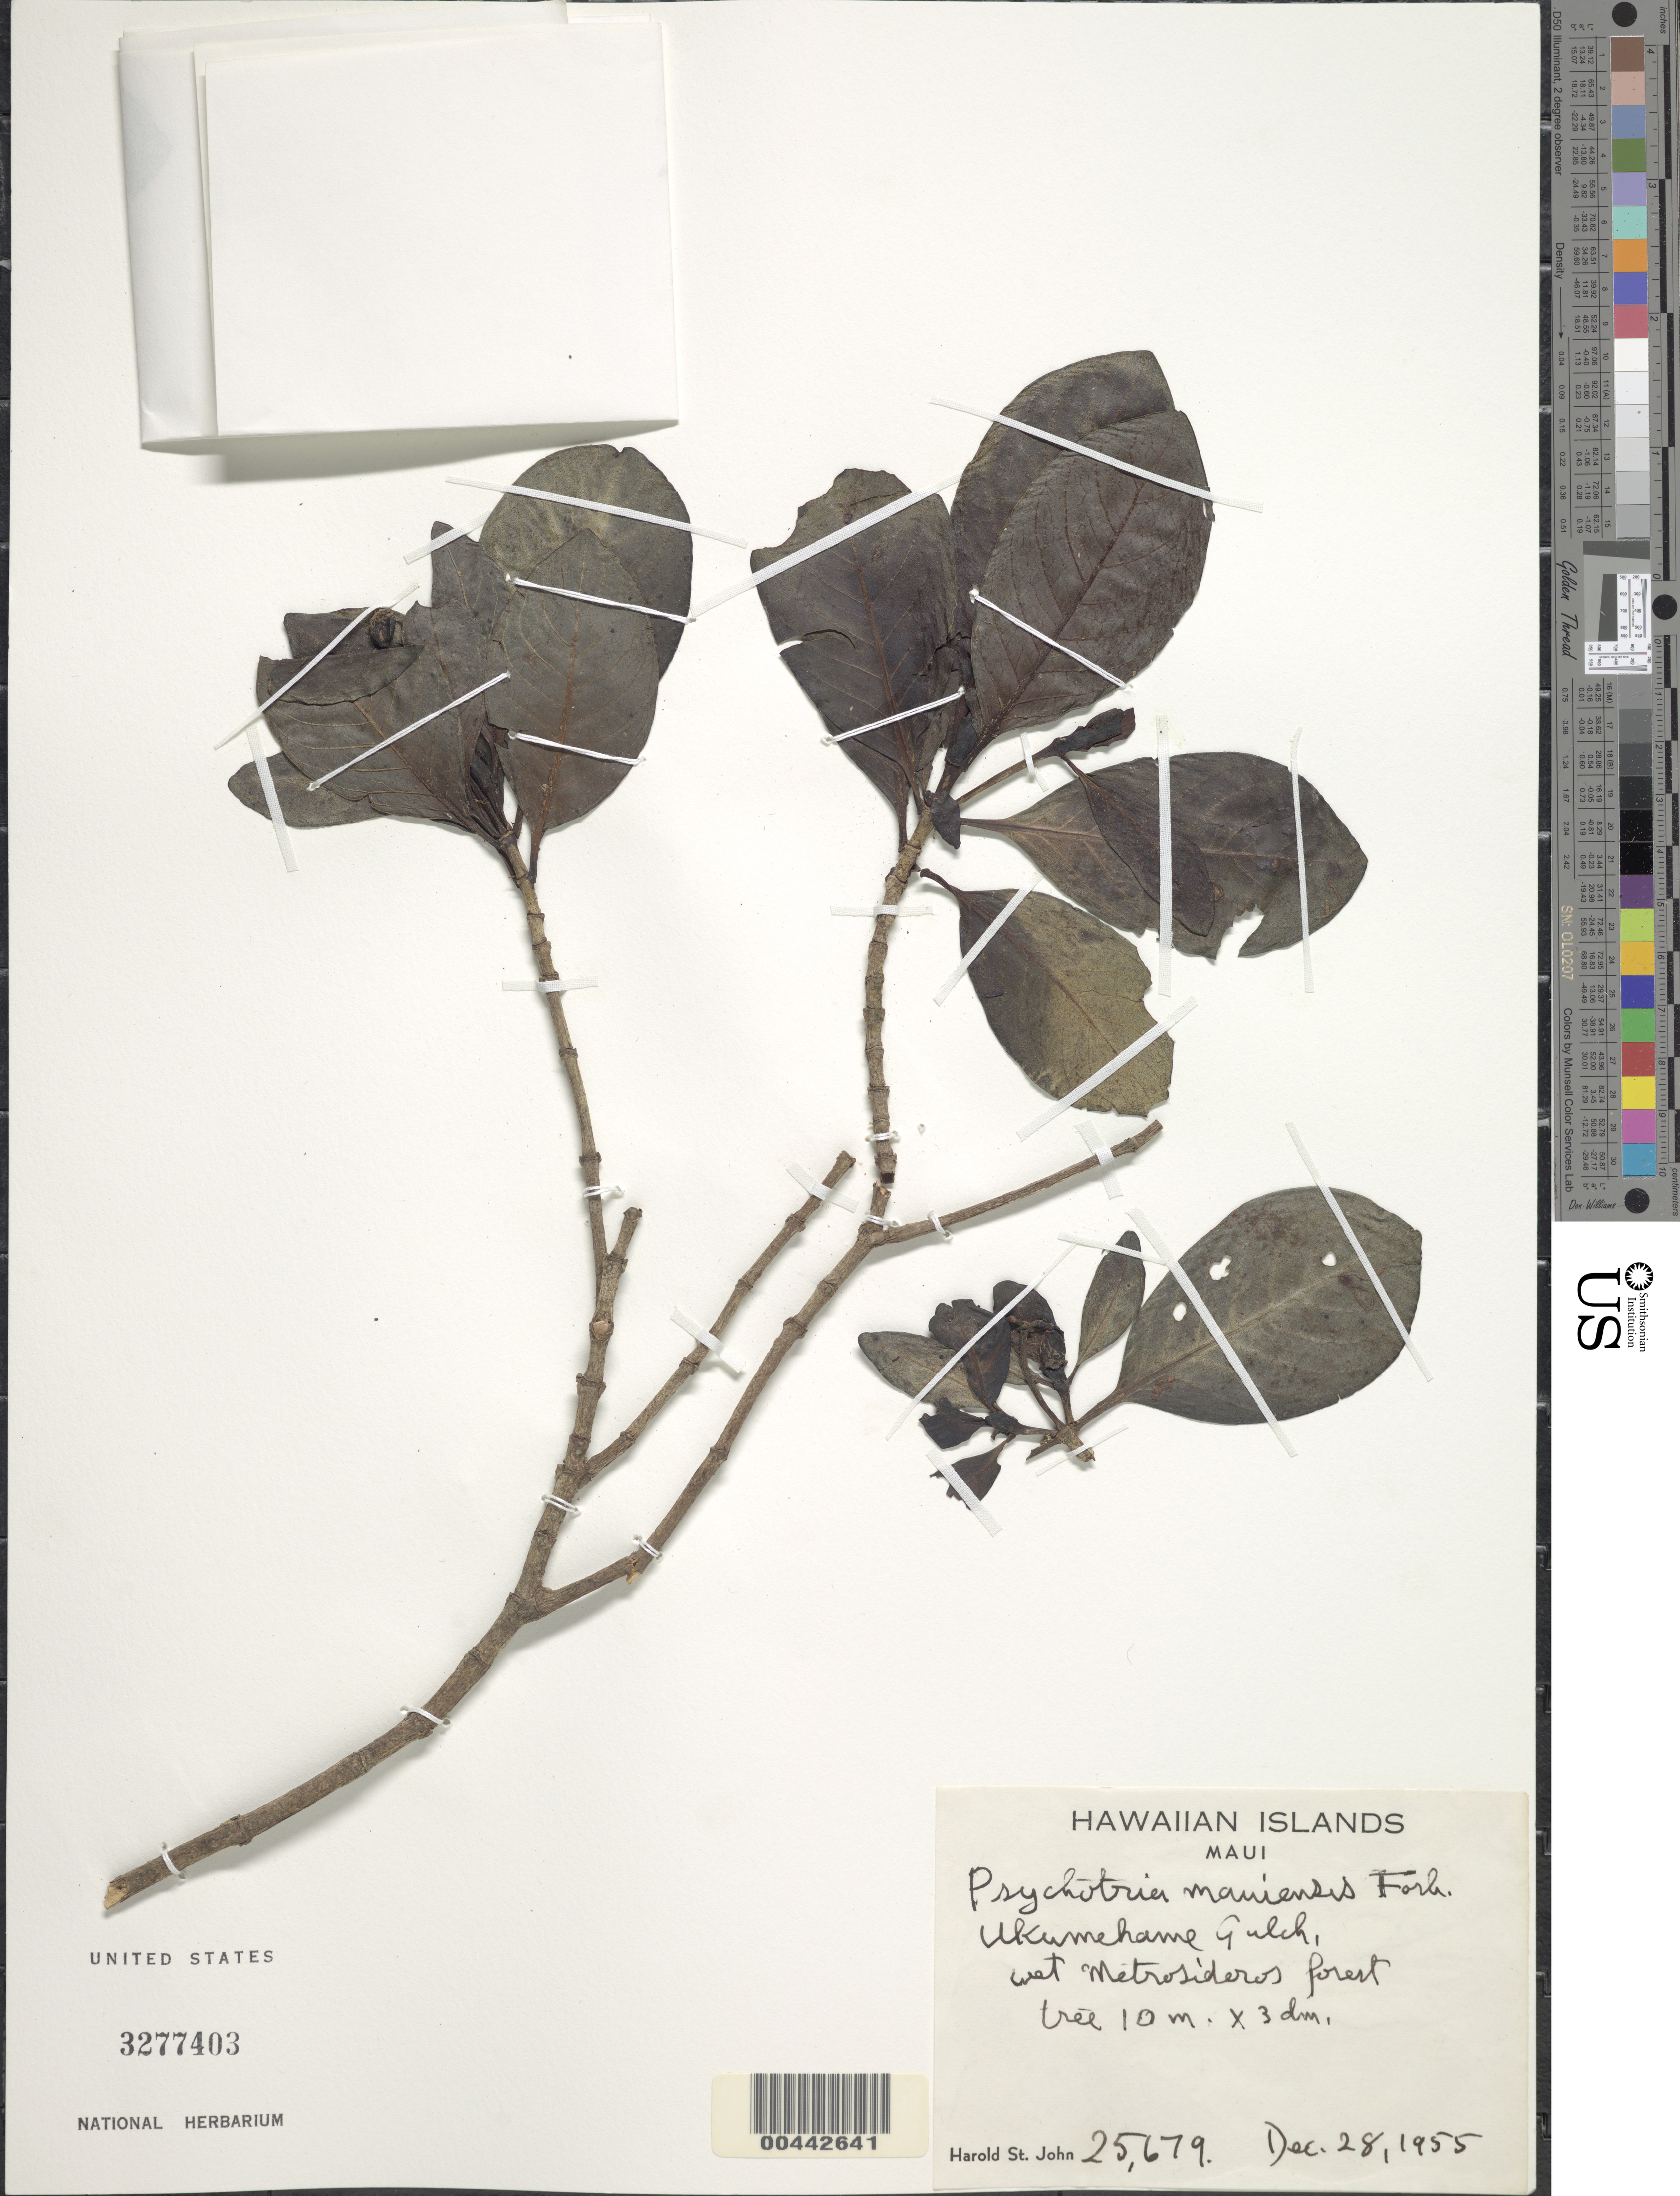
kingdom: Plantae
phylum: Tracheophyta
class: Magnoliopsida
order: Gentianales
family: Rubiaceae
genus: Psychotria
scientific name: Psychotria mauiensis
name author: Fosberg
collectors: H. St. John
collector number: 25679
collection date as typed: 28 Dec 1955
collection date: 1955-12-28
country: United States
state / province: Hawaii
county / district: Maui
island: Maui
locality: Ukumehame Gulch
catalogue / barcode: US 3277403